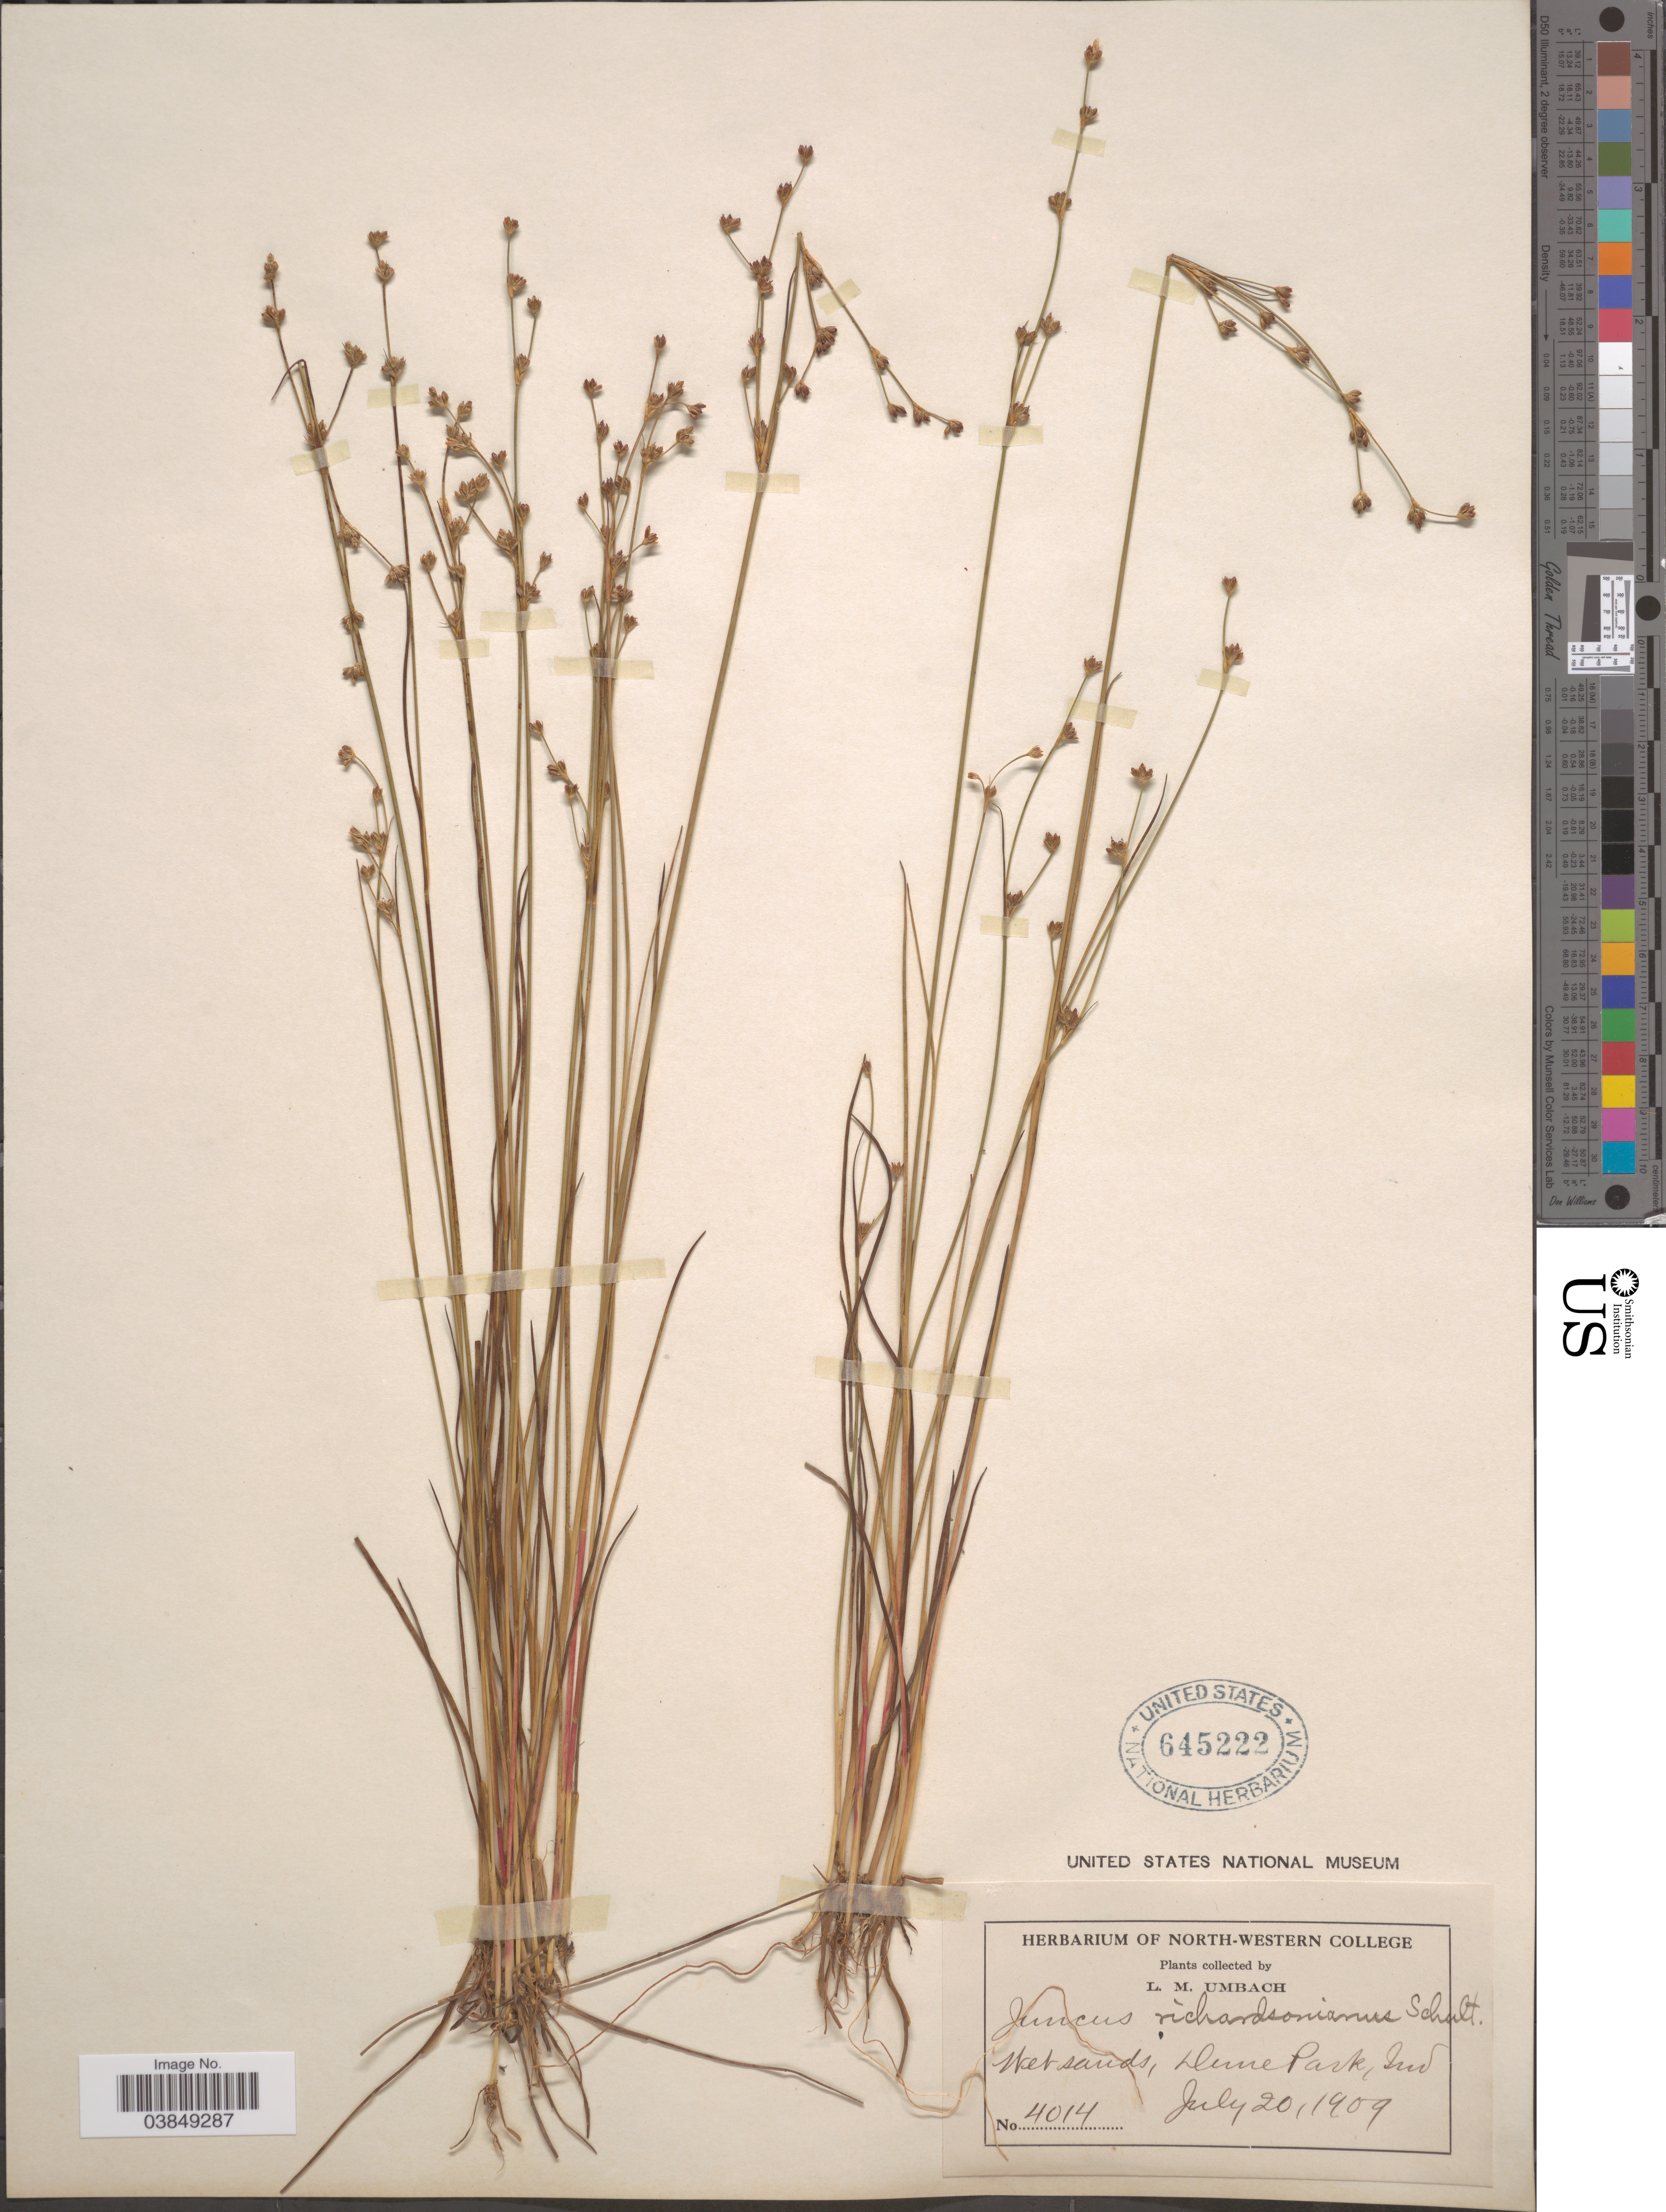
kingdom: Plantae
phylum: Tracheophyta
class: Liliopsida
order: Poales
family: Juncaceae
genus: Juncus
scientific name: Juncus richardsonianus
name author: Schult. & Schult. f.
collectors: L. M. Umbach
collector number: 4014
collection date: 1909-07-20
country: United States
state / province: Indiana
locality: Wet sands, Dune Park.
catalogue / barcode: US 645222